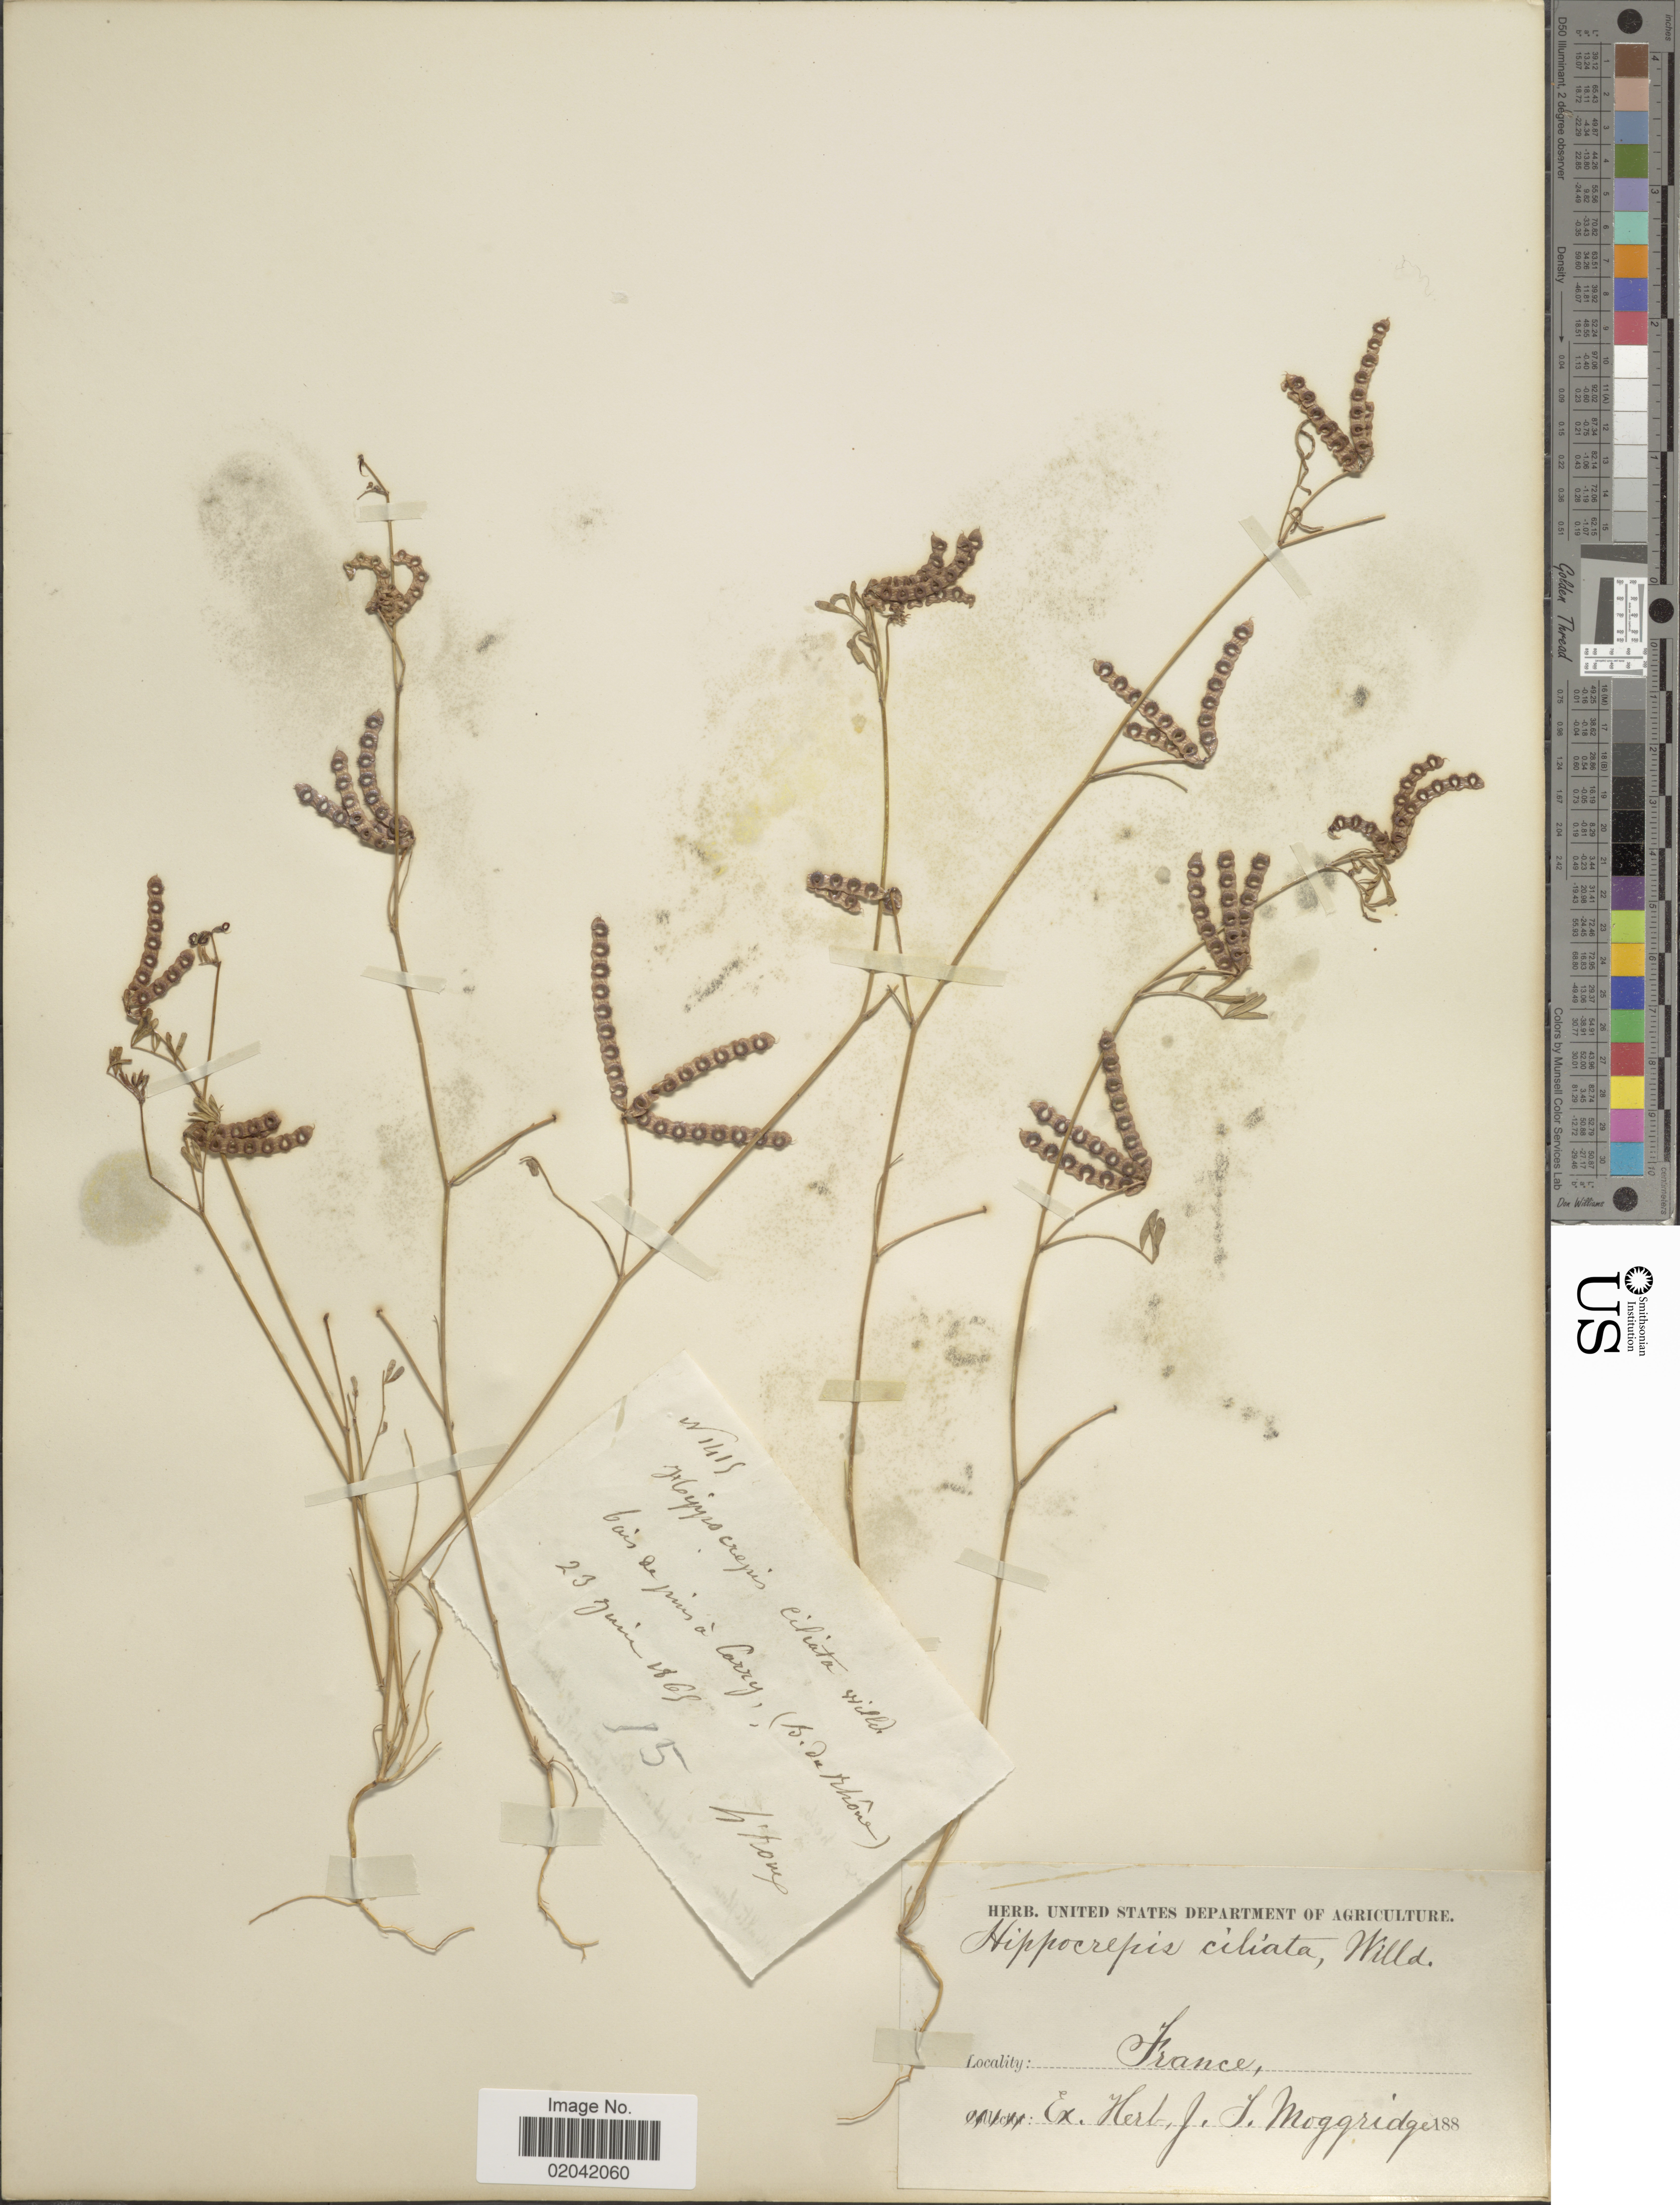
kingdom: Plantae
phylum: Tracheophyta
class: Magnoliopsida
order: Fabales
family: Fabaceae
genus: Hippocrepis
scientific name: Hippocrepis ciliata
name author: Willd.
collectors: ex herb. J.T. Moggridge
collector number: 1419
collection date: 1869-06-23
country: France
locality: Bois de pinus a Carry (S. du Rhône)